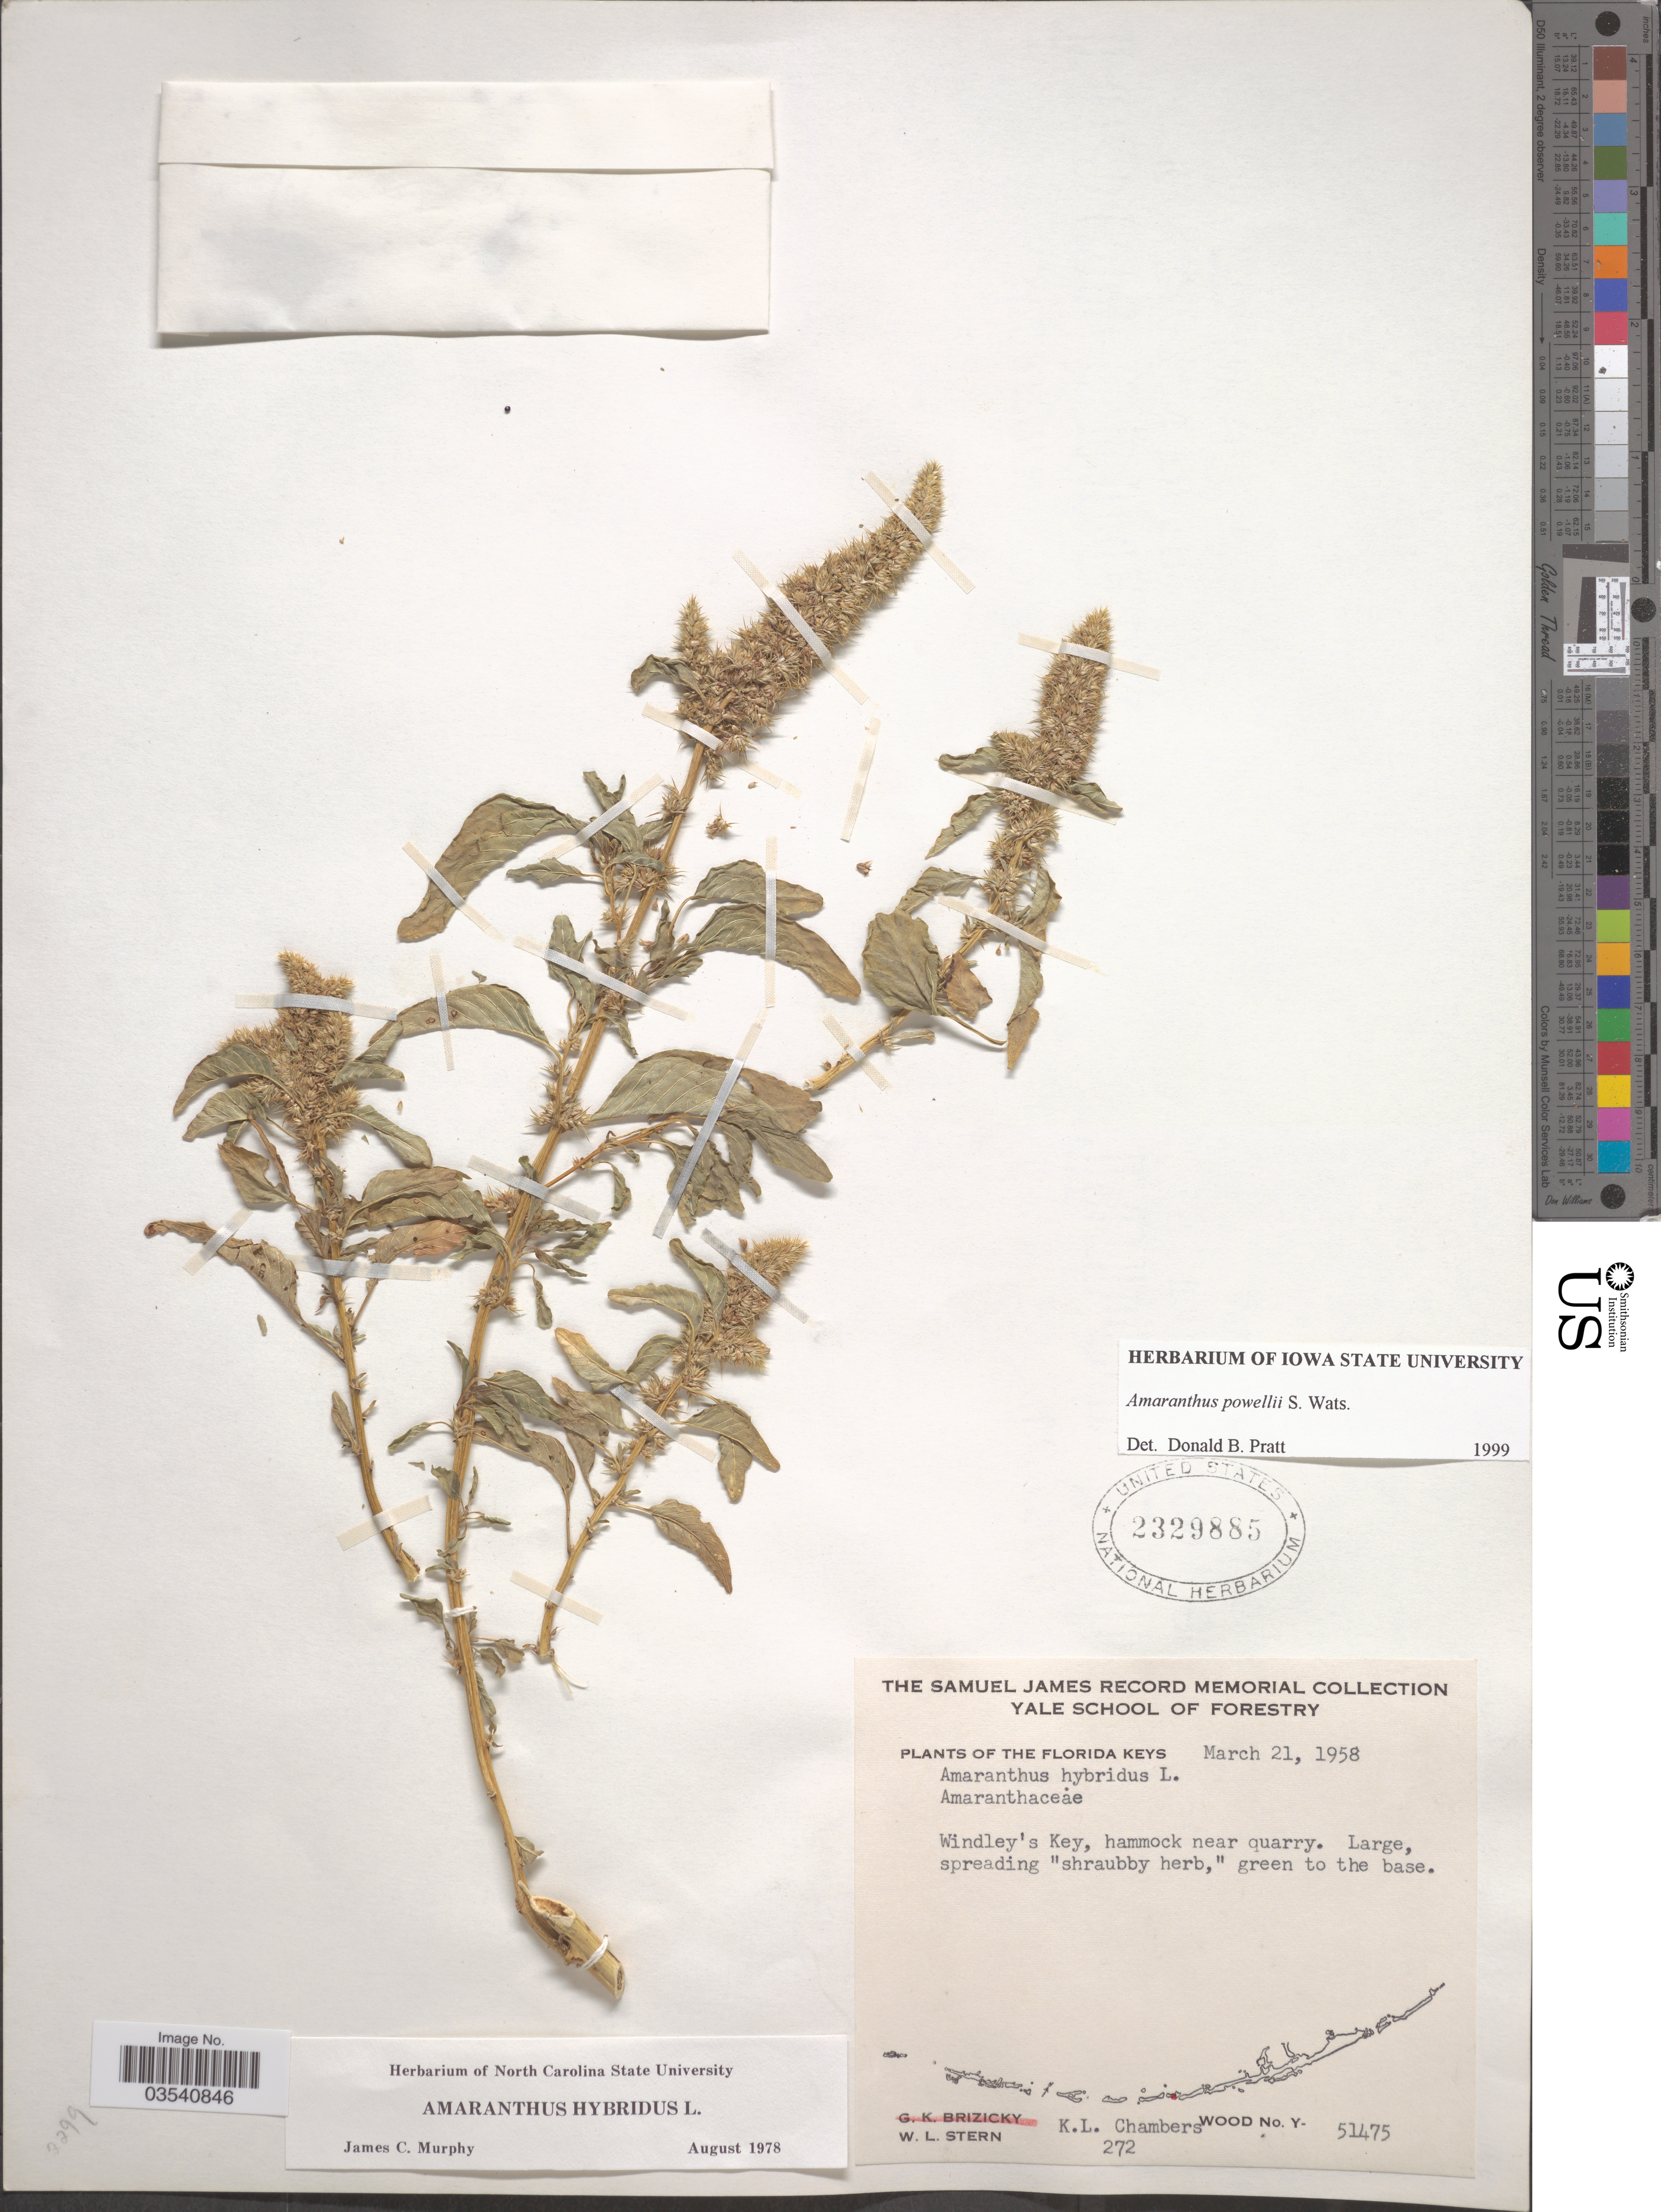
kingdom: Plantae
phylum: Tracheophyta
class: Magnoliopsida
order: Caryophyllales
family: Amaranthaceae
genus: Amaranthus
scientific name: Amaranthus powellii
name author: S. Watson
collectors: W. L. Stern & K. Chambers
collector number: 272/Y-51475?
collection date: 1958-03-21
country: United States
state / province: Florida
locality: The Florida Keys. Windley's Key, hammock near quarry.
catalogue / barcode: US 2329885